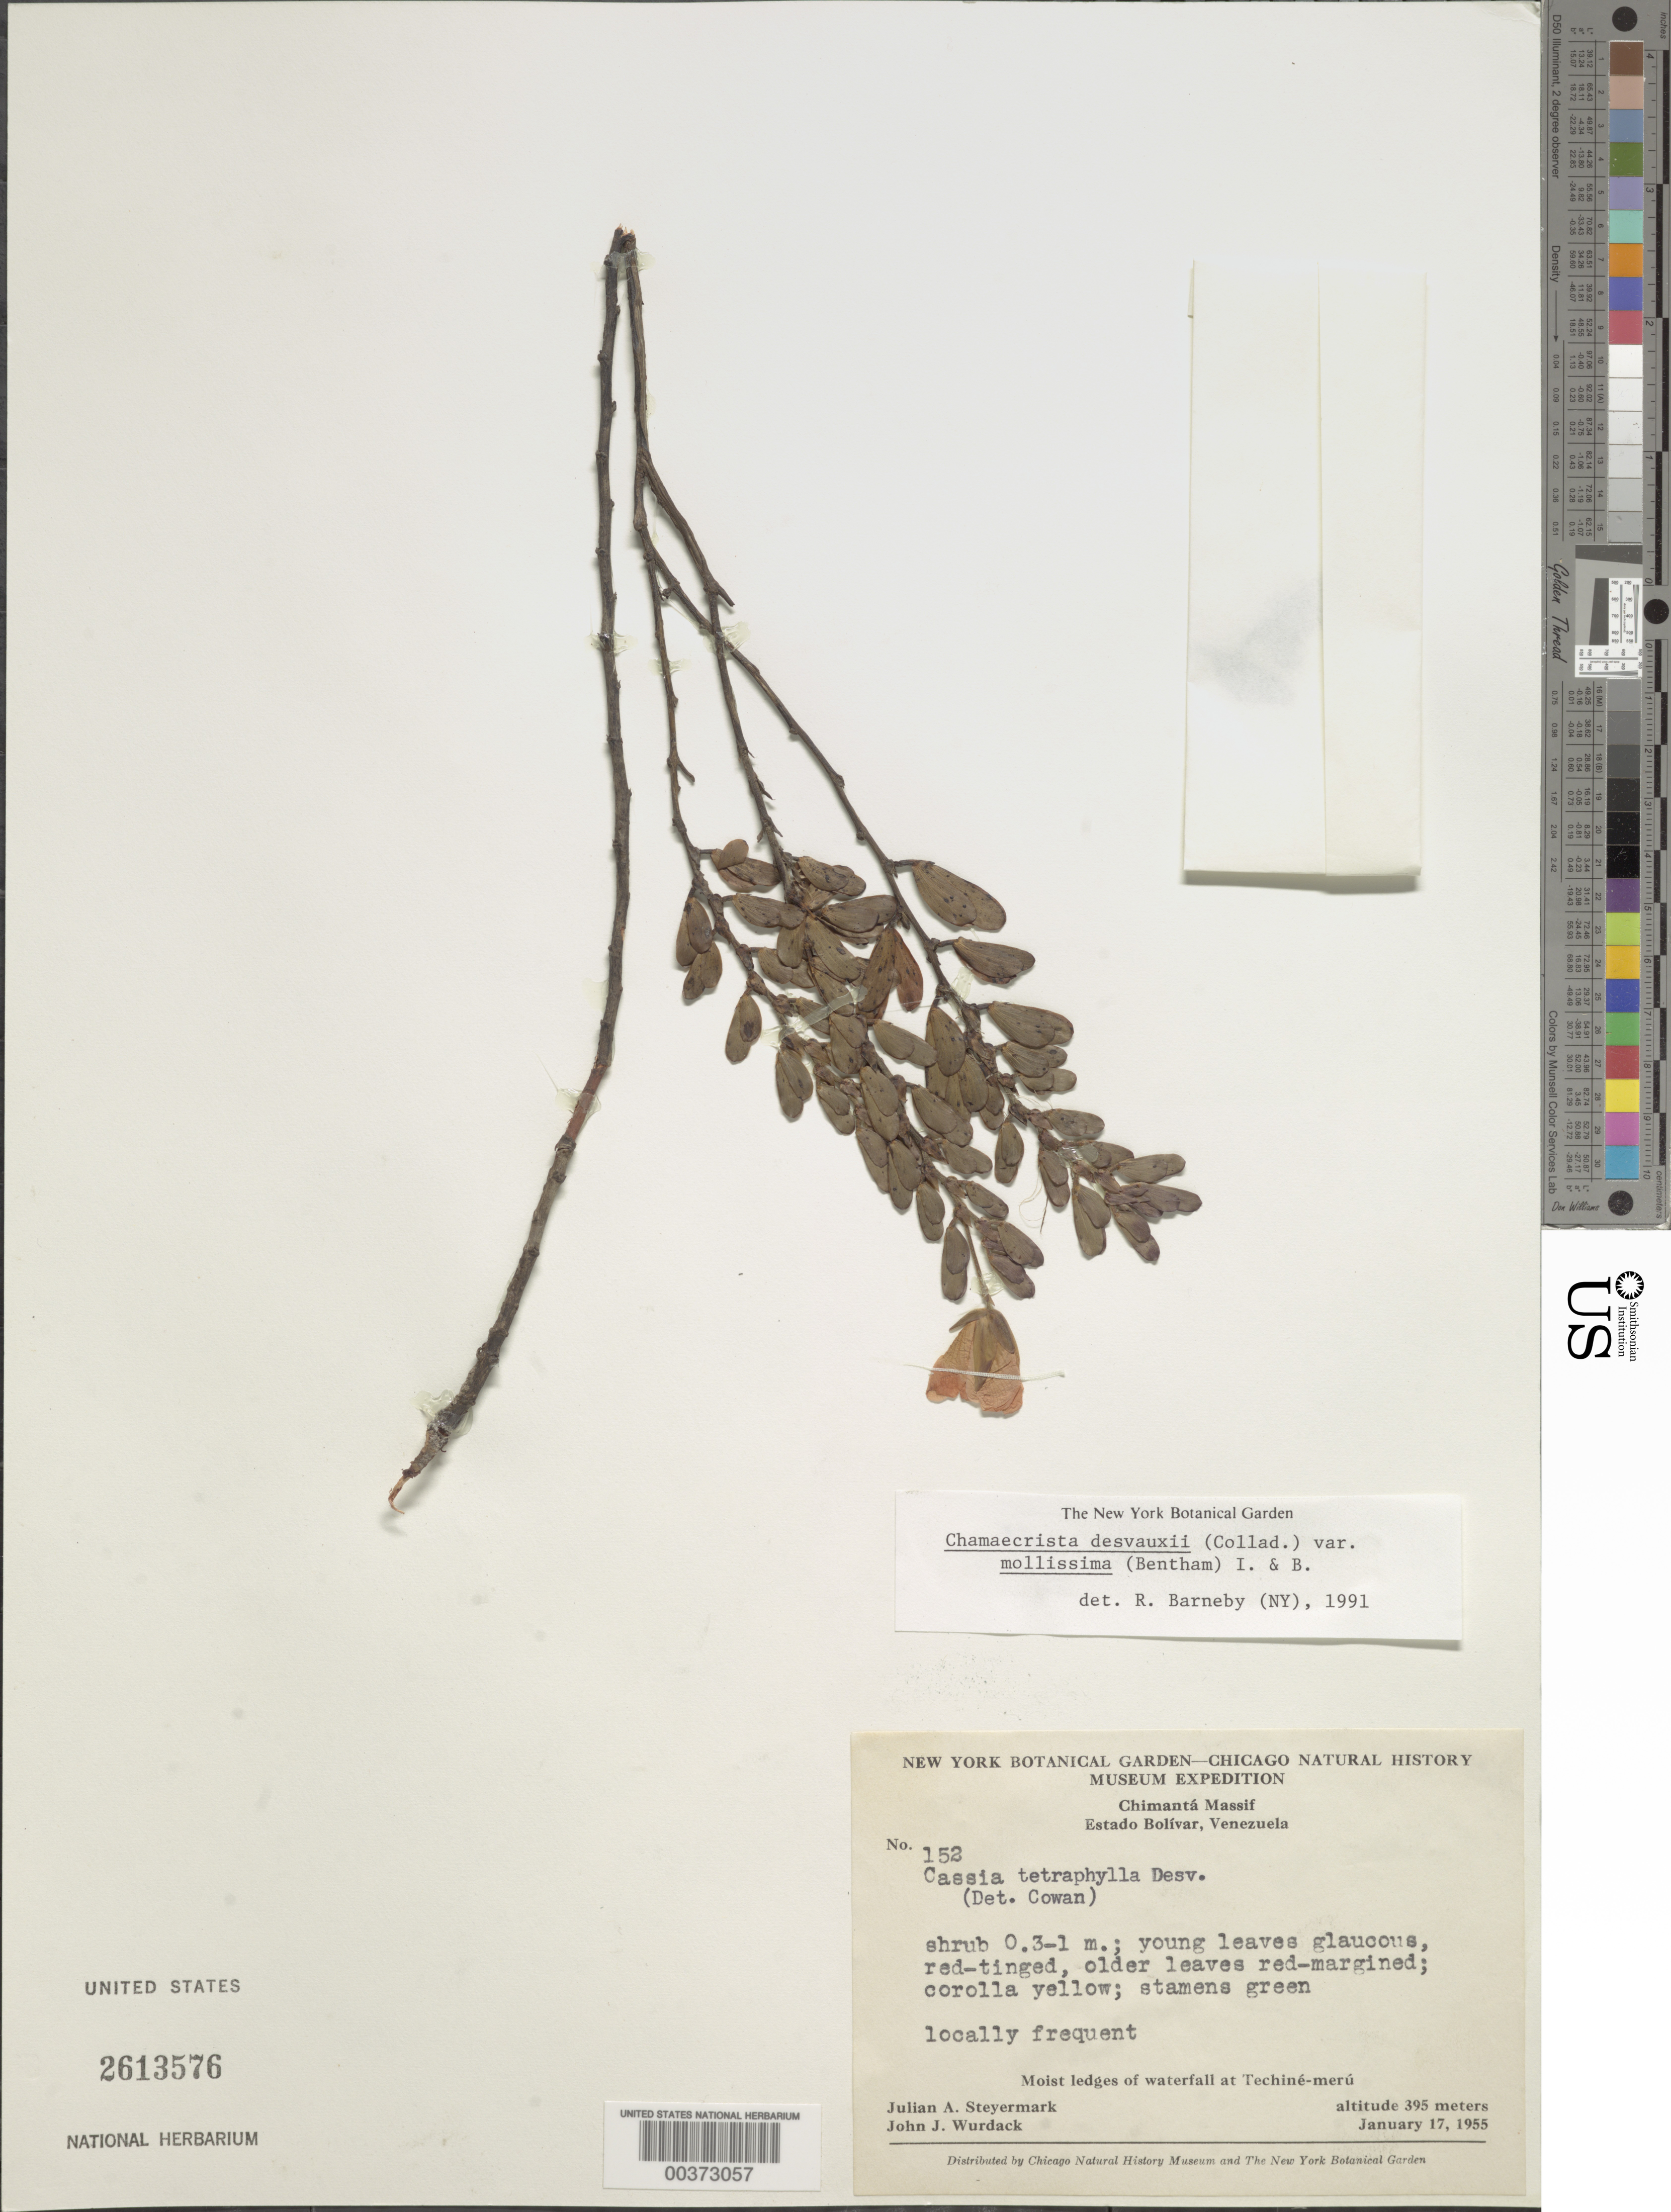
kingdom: Plantae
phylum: Tracheophyta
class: Magnoliopsida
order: Fabales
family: Fabaceae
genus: Chamaecrista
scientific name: Chamaecrista desvauxii var. mollissima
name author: (Benth.) H.S. Irwin & Barneby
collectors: J. Steyermark & J. J. Wurdack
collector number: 152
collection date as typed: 17 Jan 1955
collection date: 1955-01-17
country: Venezuela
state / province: Bolivar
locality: Ledges of waterfall at techine-meru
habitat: Moist ledges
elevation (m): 395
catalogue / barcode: US 2613576